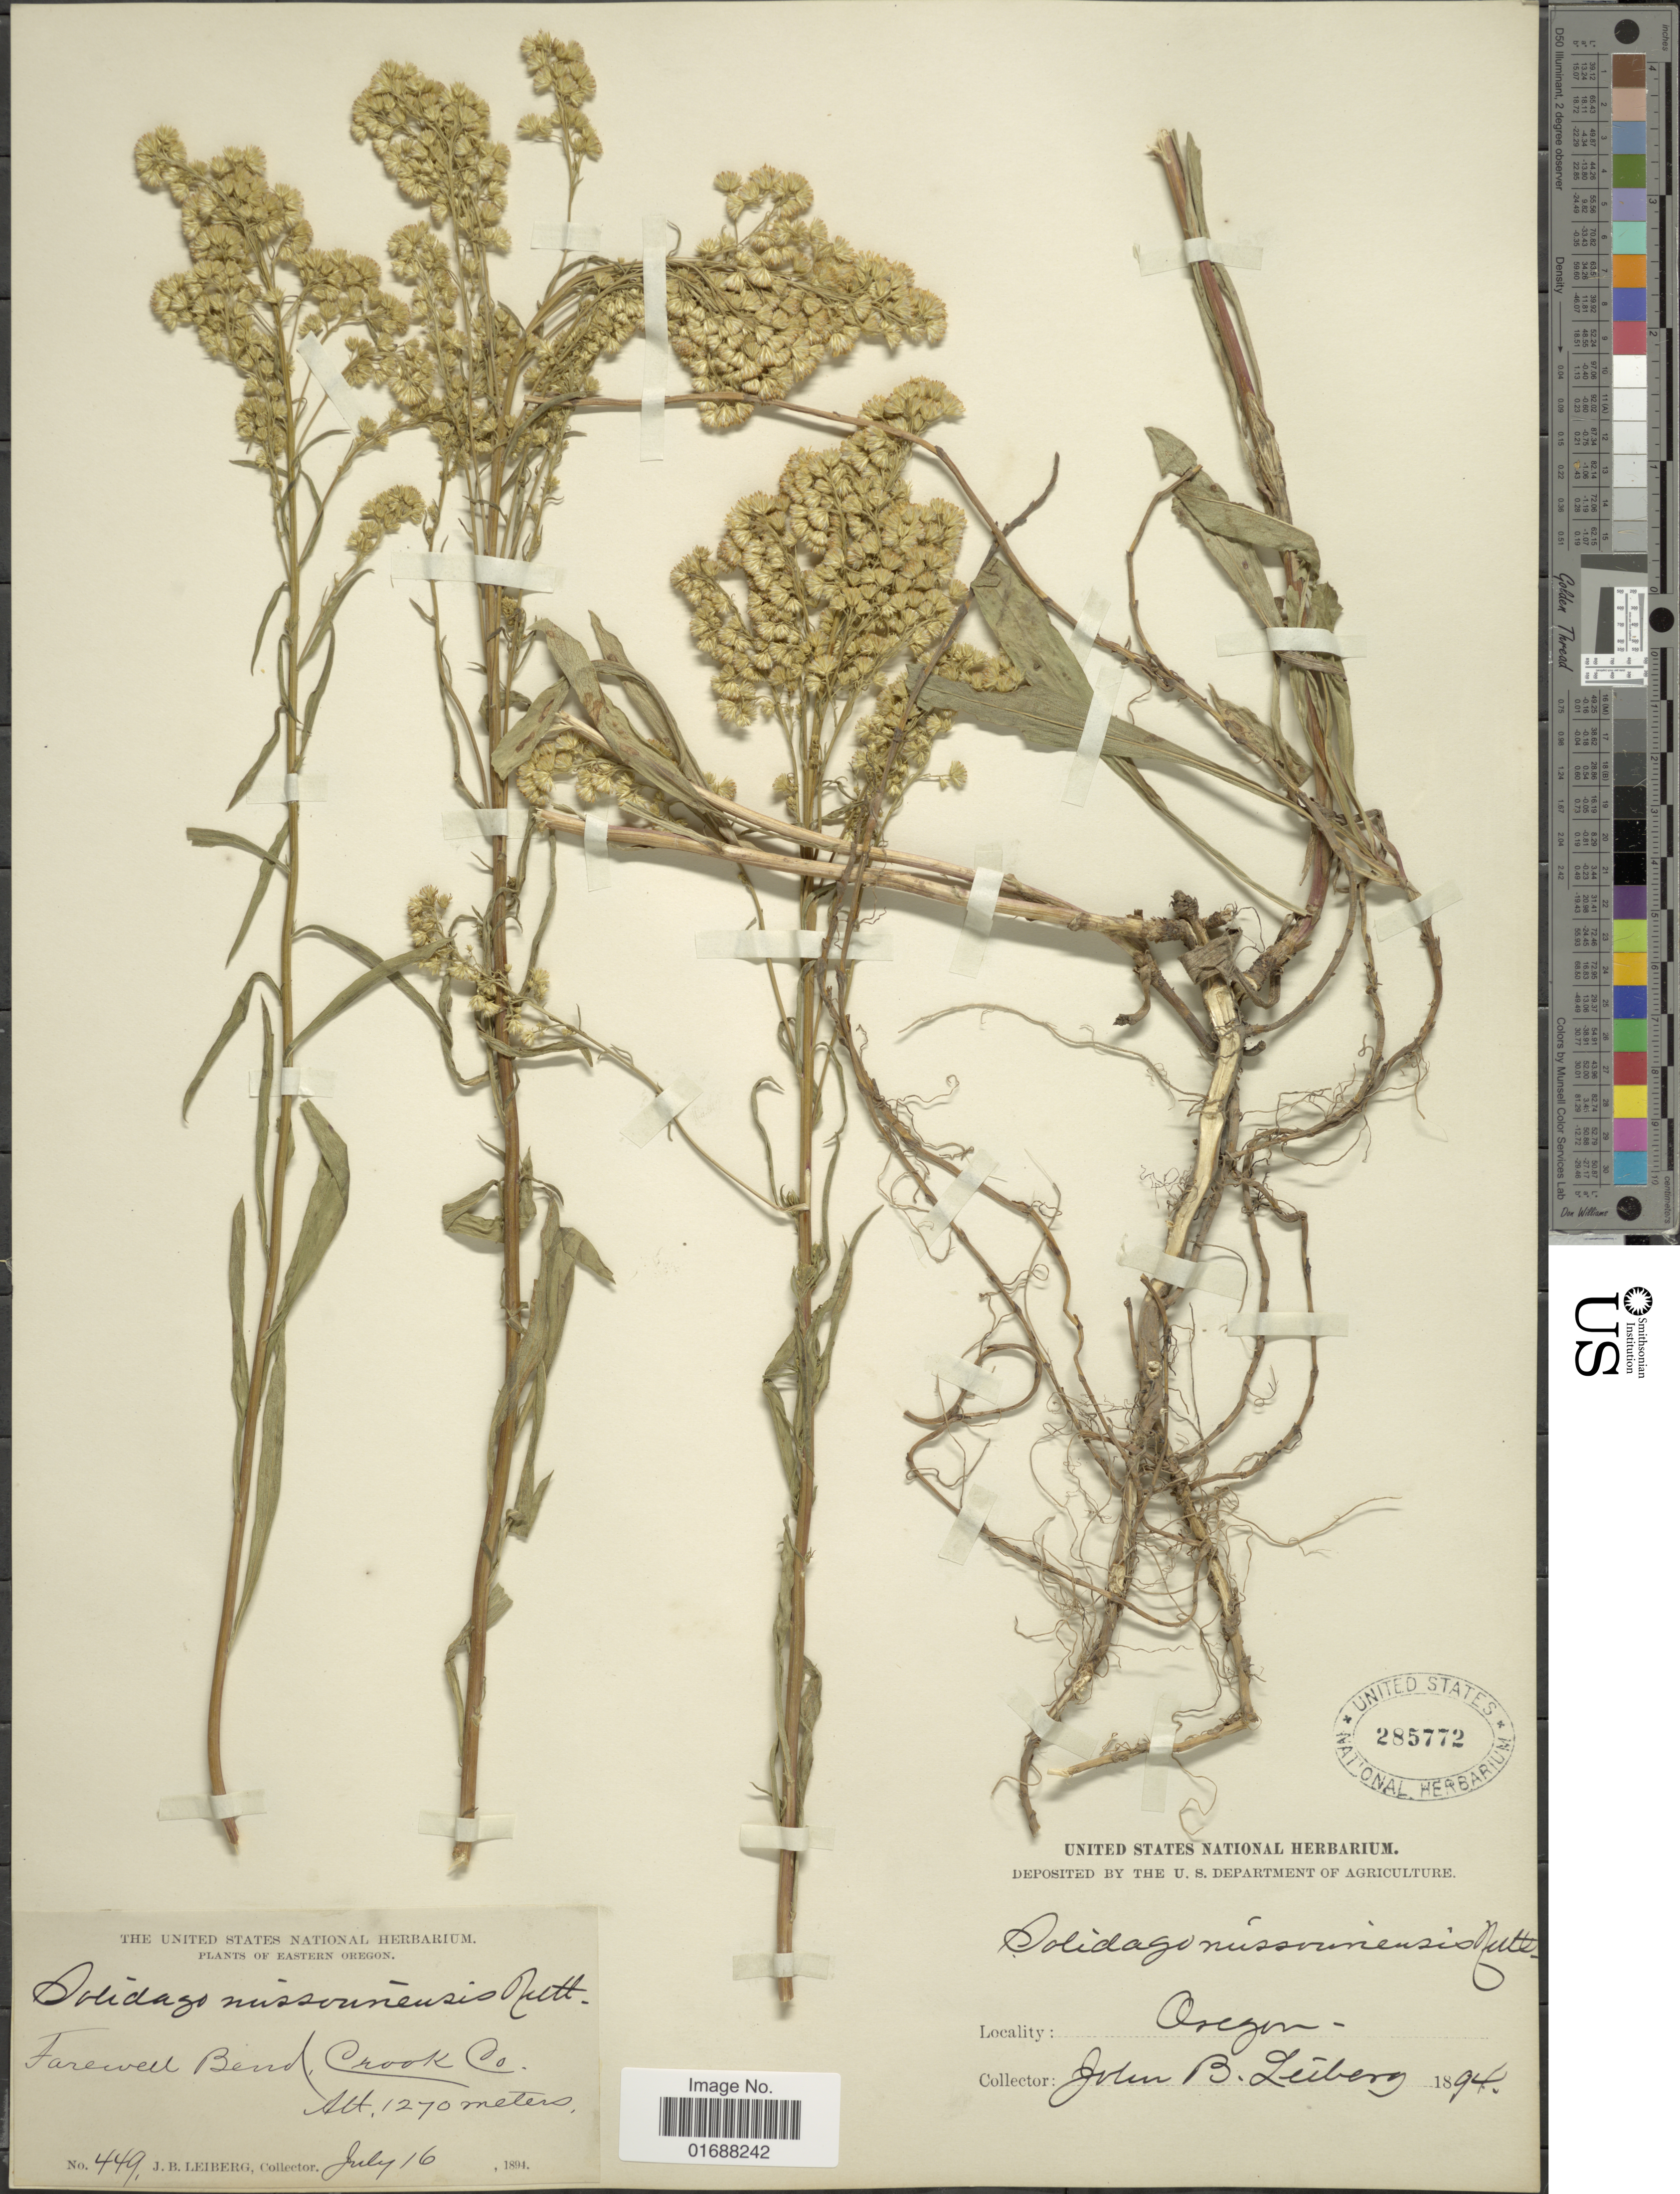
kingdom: Plantae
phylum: Tracheophyta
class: Magnoliopsida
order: Asterales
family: Asteraceae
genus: Solidago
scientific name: Solidago missouriensis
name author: Nutt.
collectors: J. B. Leiberg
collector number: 449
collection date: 1894-07-16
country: United States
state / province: Oregon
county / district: Crook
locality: Farewell Bench, Crook Co.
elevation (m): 1270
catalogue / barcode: US 285772